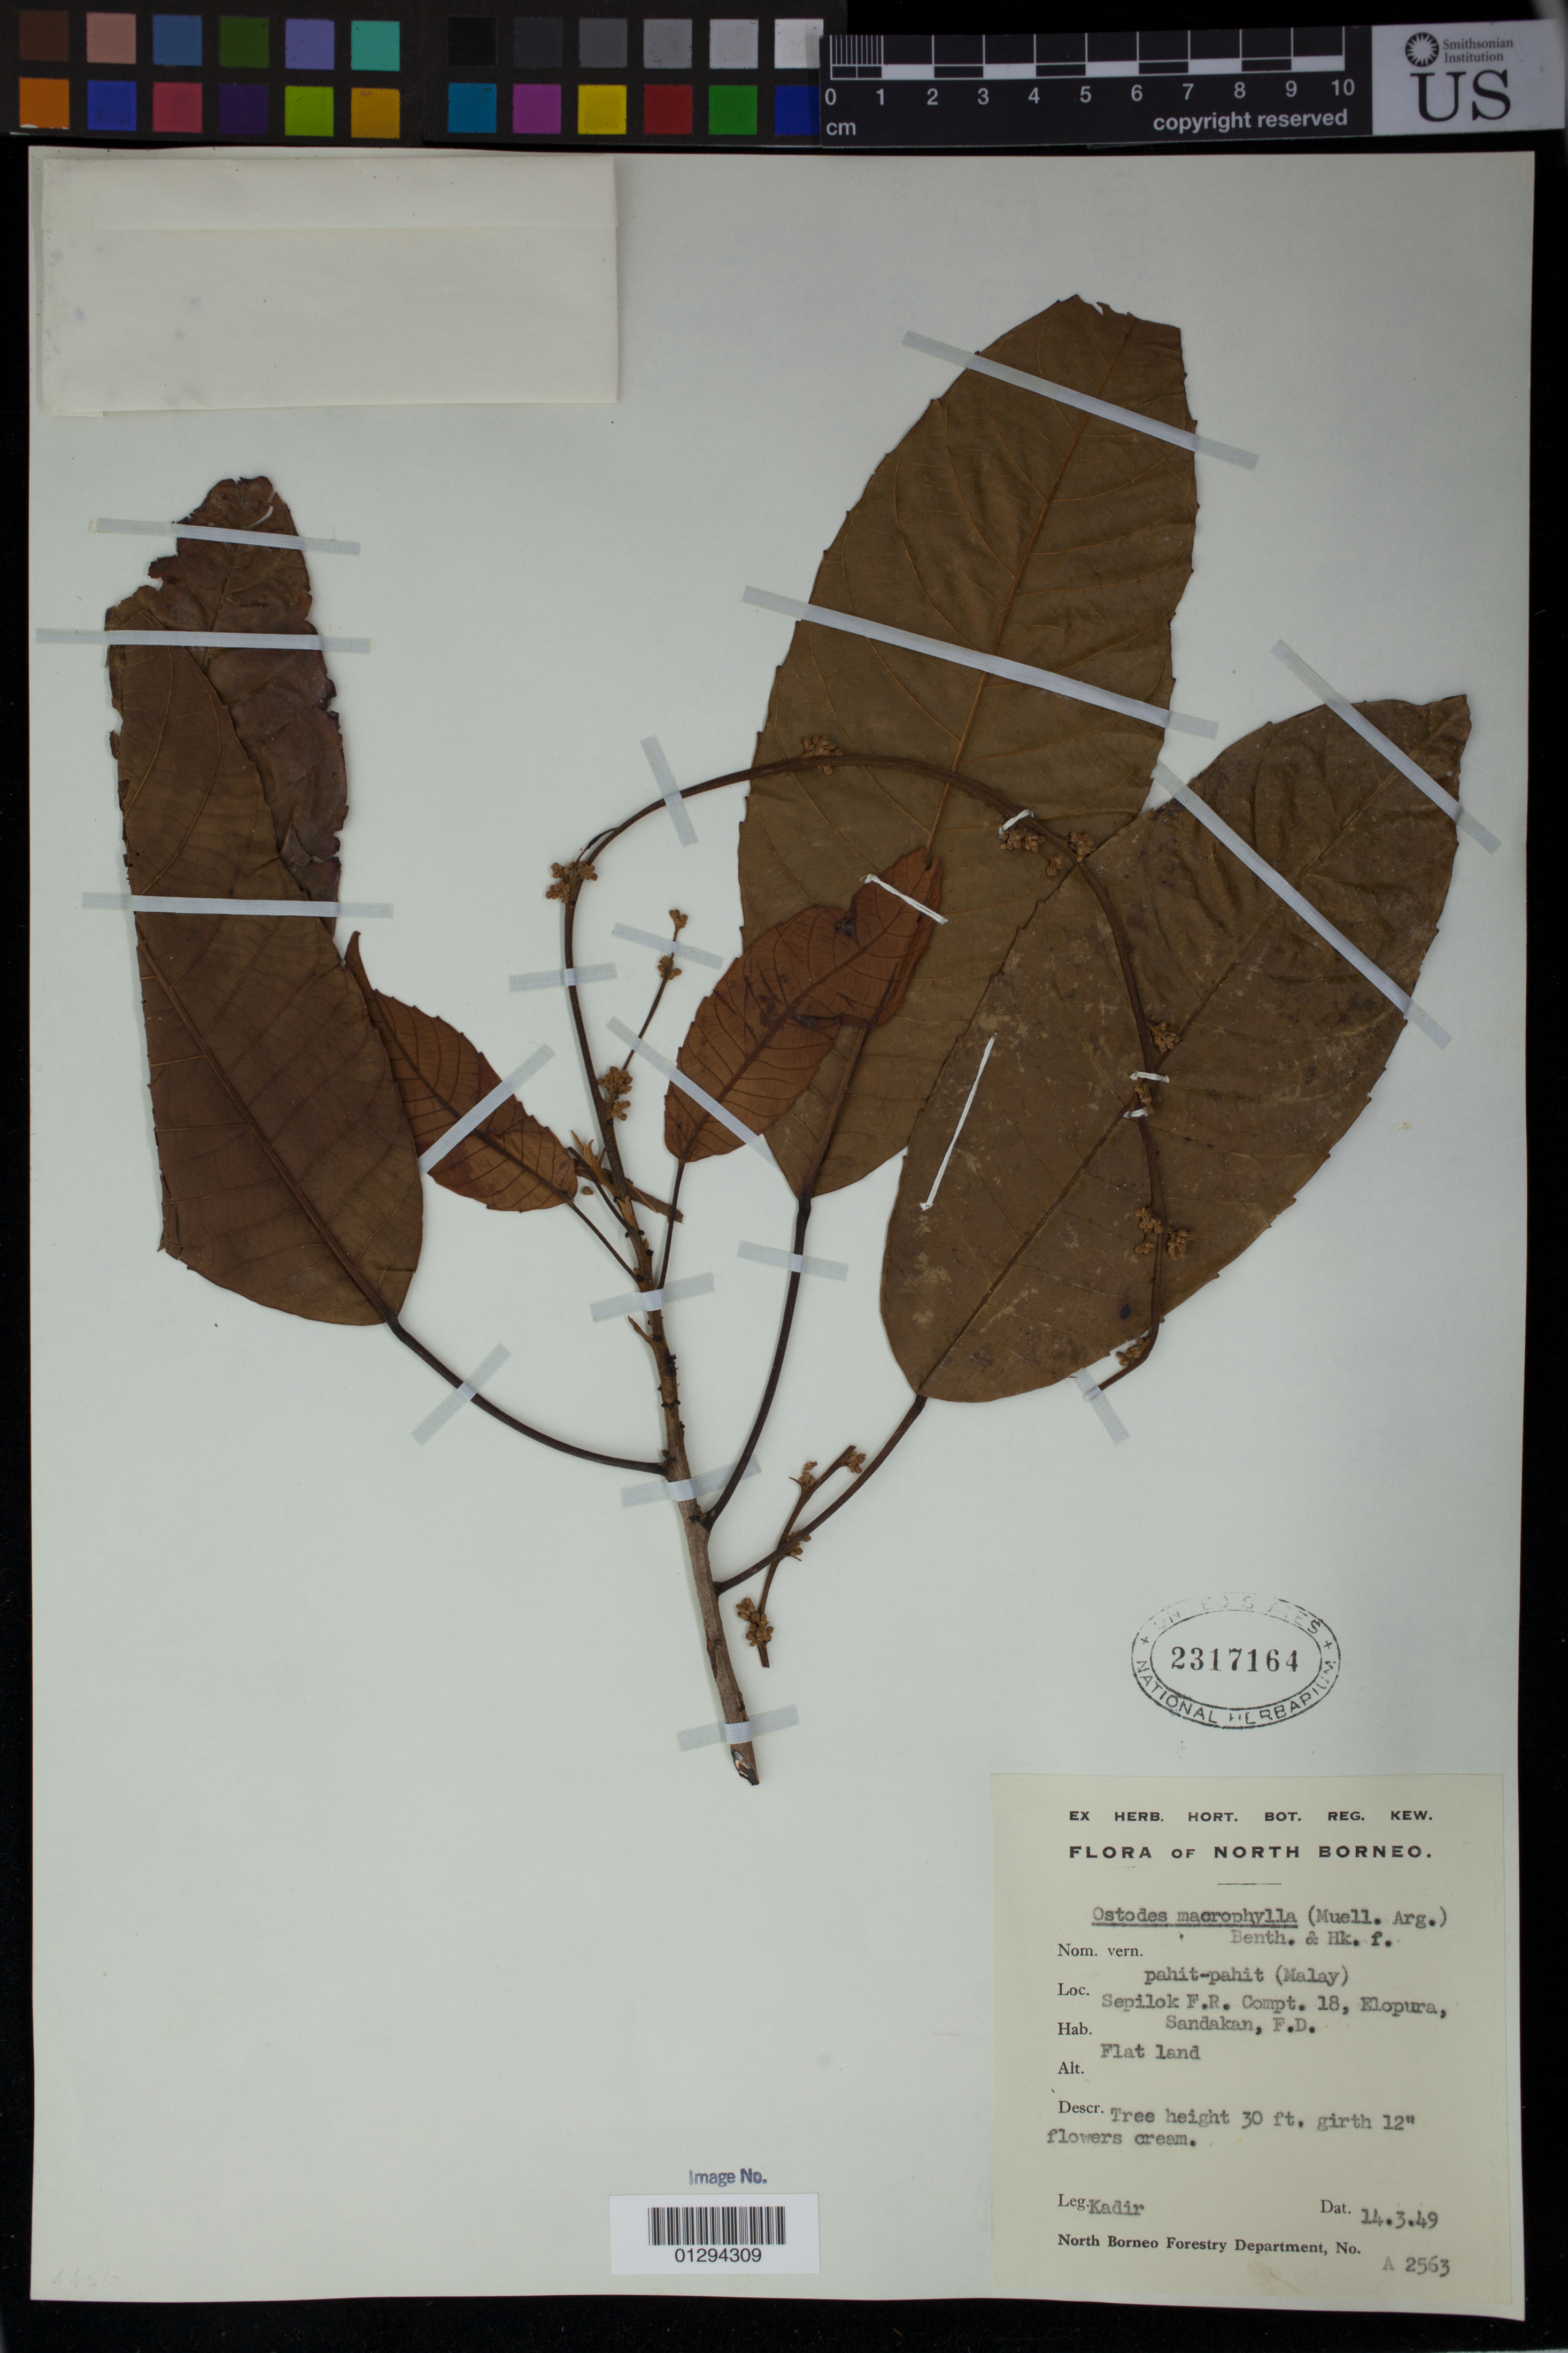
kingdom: Plantae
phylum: Tracheophyta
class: Magnoliopsida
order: Malpighiales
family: Euphorbiaceae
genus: Fahrenheitia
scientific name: Fahrenheitia pendula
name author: (Hassk.) Airy Shaw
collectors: -. Kadir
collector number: N. Borneo For. Dept. A 2563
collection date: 1949-03-14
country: Malaysia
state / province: Sabah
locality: Sepilok F.R. Compt. 18, Elopura, Sandakan, F.D.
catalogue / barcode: US 2317164